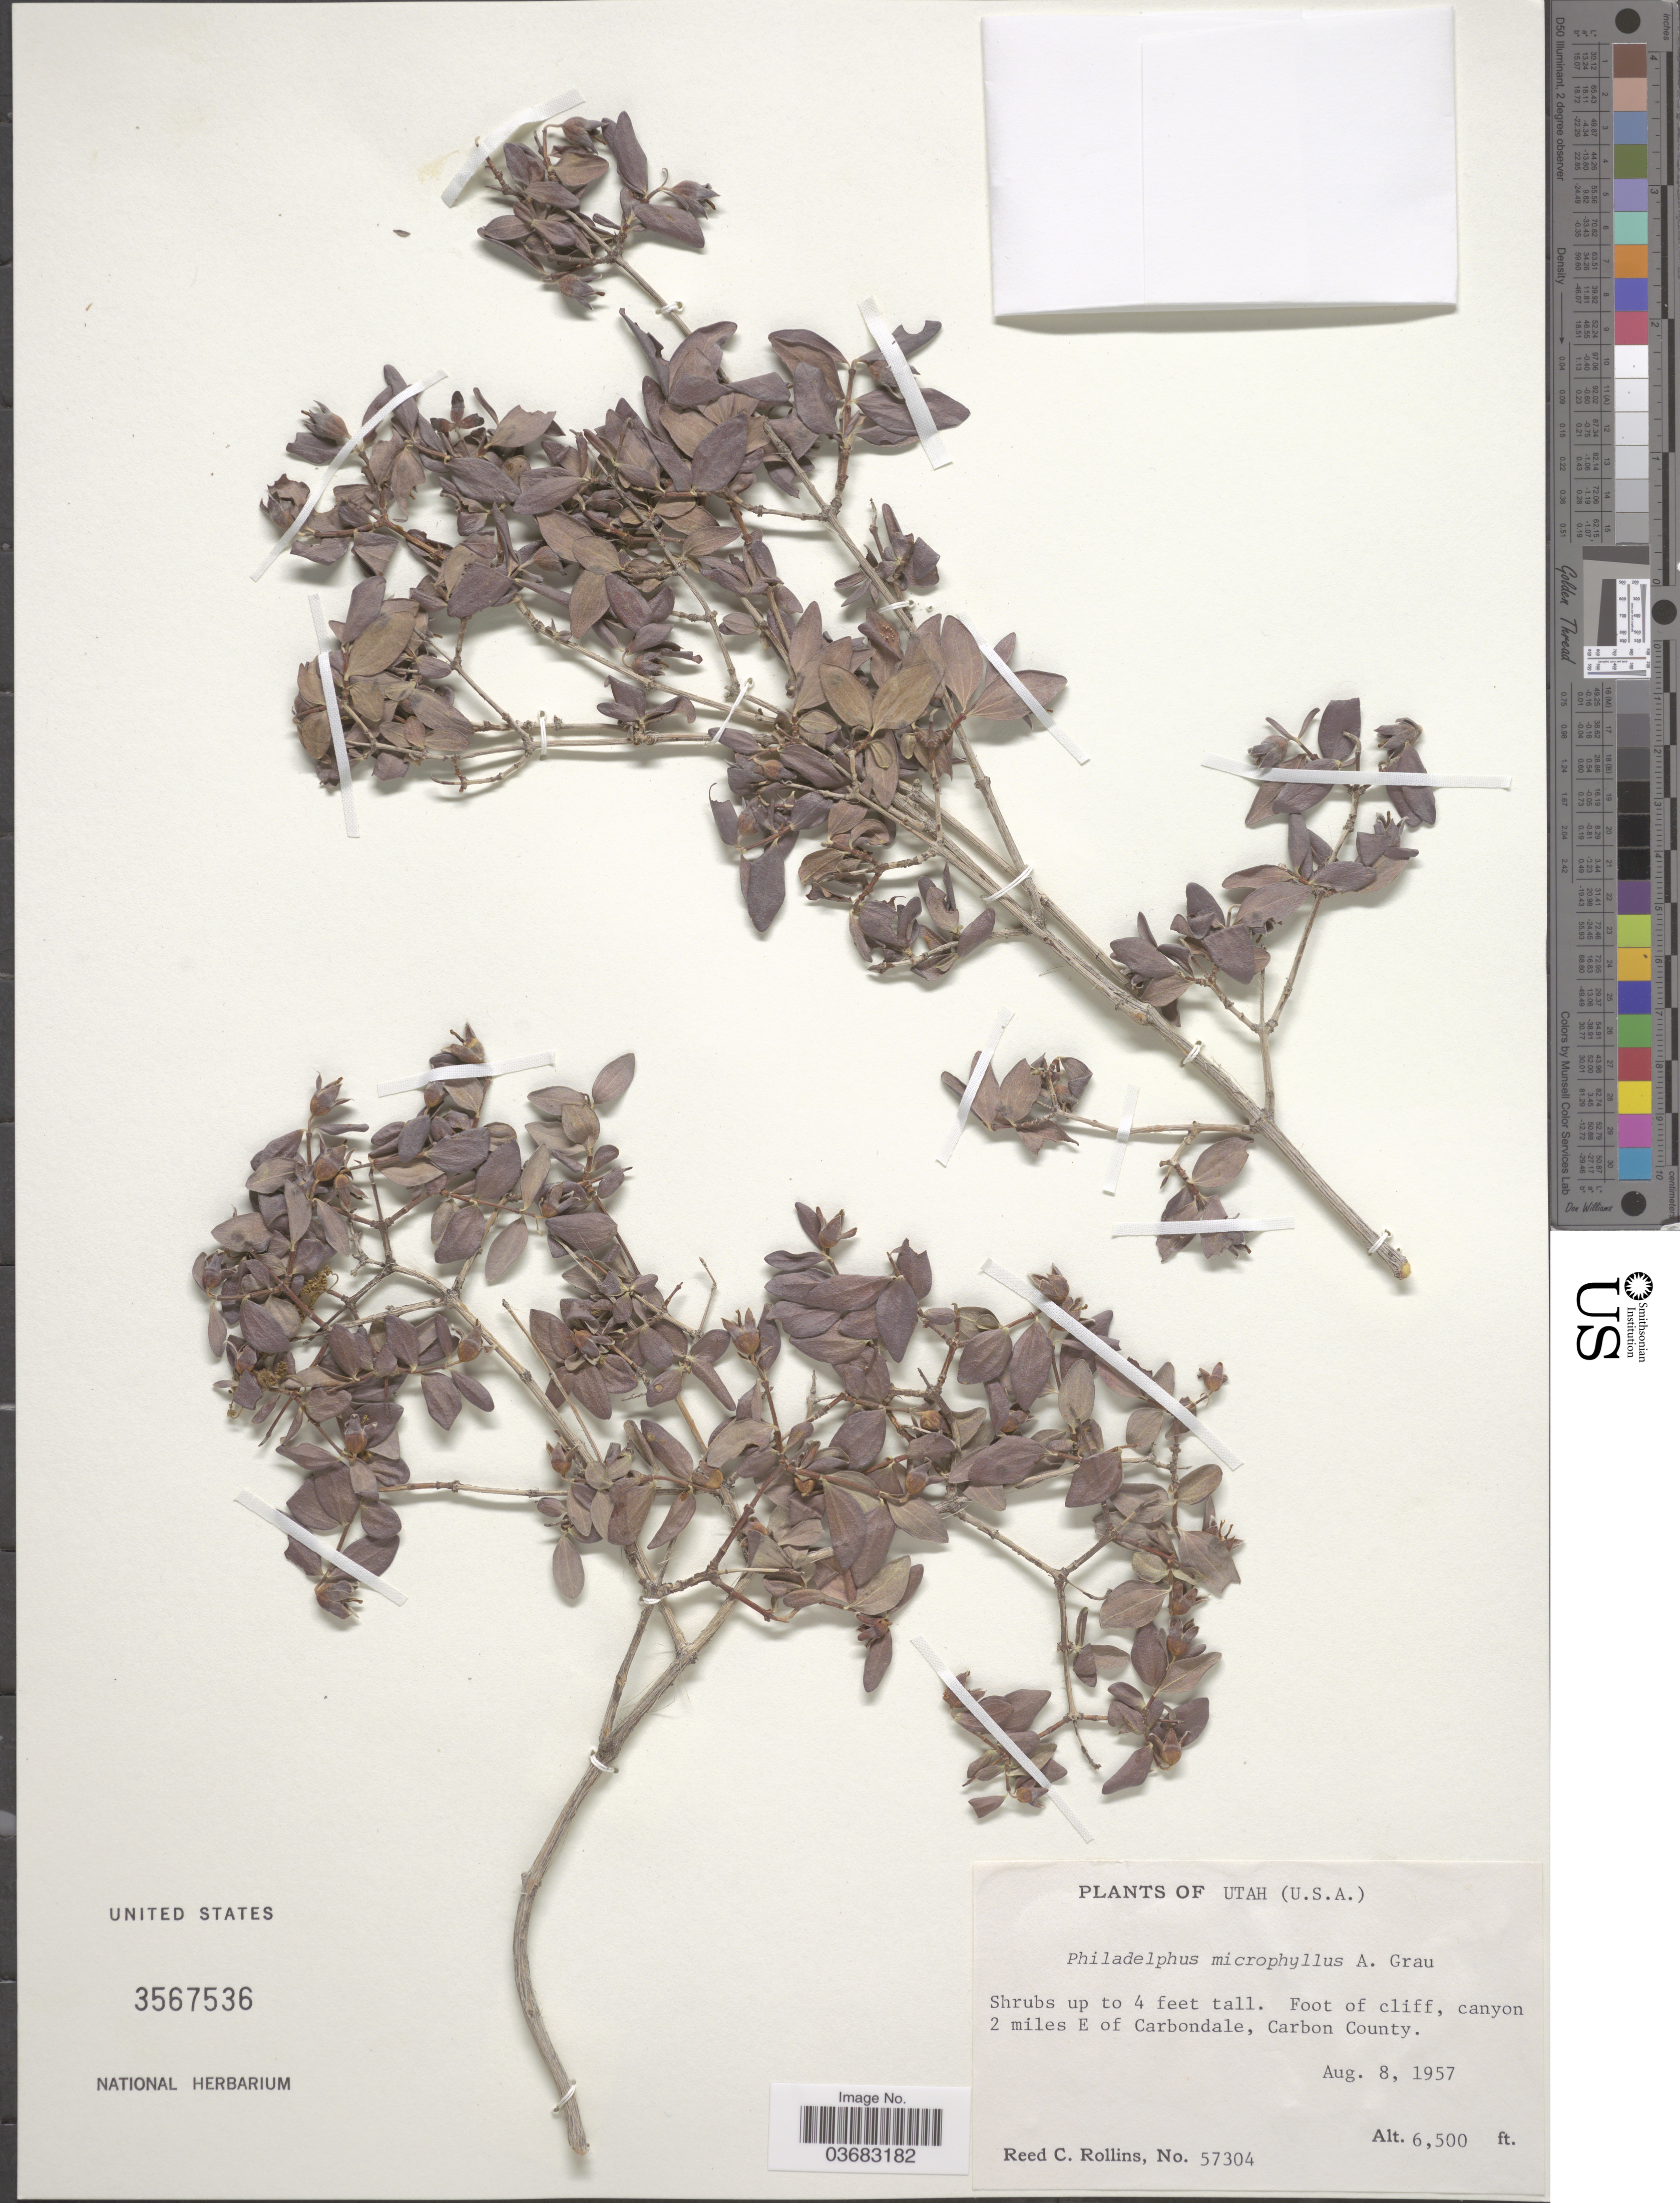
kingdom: Plantae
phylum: Tracheophyta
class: Magnoliopsida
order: Cornales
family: Hydrangeaceae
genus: Philadelphus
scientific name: Philadelphus microphyllus var. microphyllus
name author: A. Gray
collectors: R. C. Rollins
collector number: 57304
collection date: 1957-08-08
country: United States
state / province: Utah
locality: Foot of cliff, canyon 2 miles E of Carbondale, Carbon County.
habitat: foot of cliff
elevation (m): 1981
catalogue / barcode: US 3567536